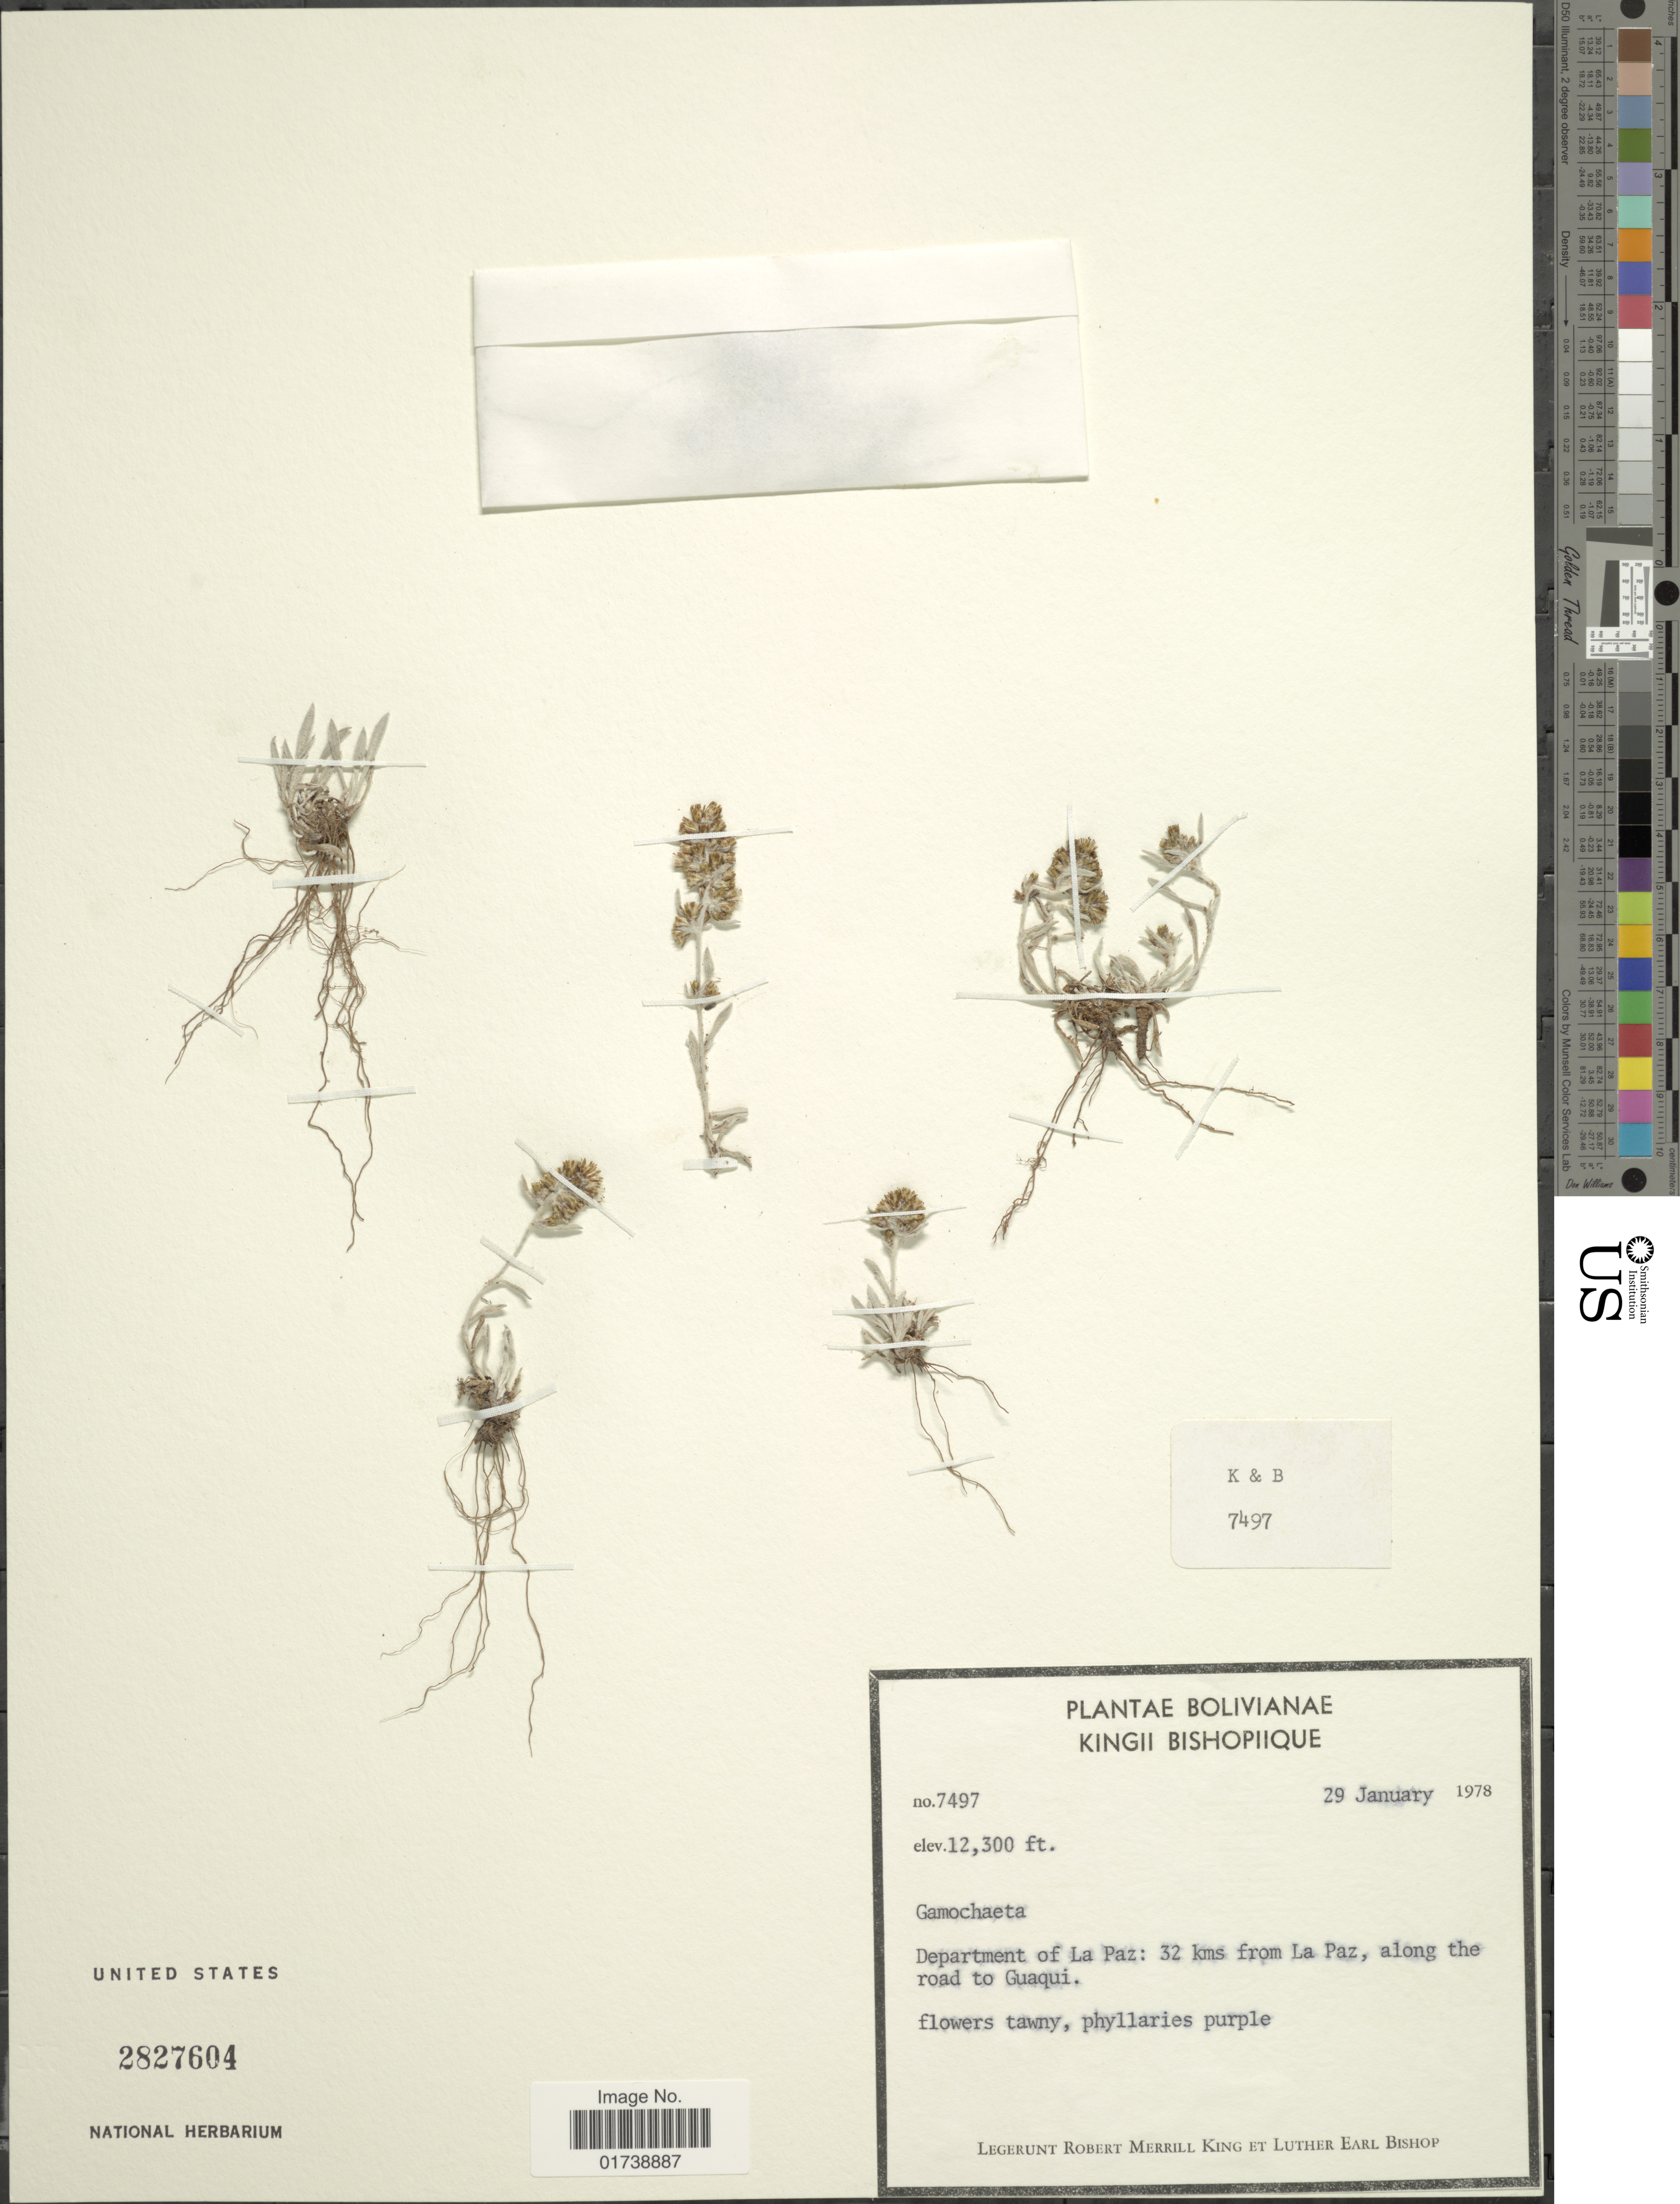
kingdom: Plantae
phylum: Tracheophyta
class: Magnoliopsida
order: Asterales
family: Asteraceae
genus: Gamochaeta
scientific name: Gamochaeta sp.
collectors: R. M. King & L. E. Bishop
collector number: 7497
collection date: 1978-01-29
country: Bolivia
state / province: La Paz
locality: Bolivianae, 32 kms from La Paz, along the road to Guaqui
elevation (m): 3749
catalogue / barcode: US 2827604